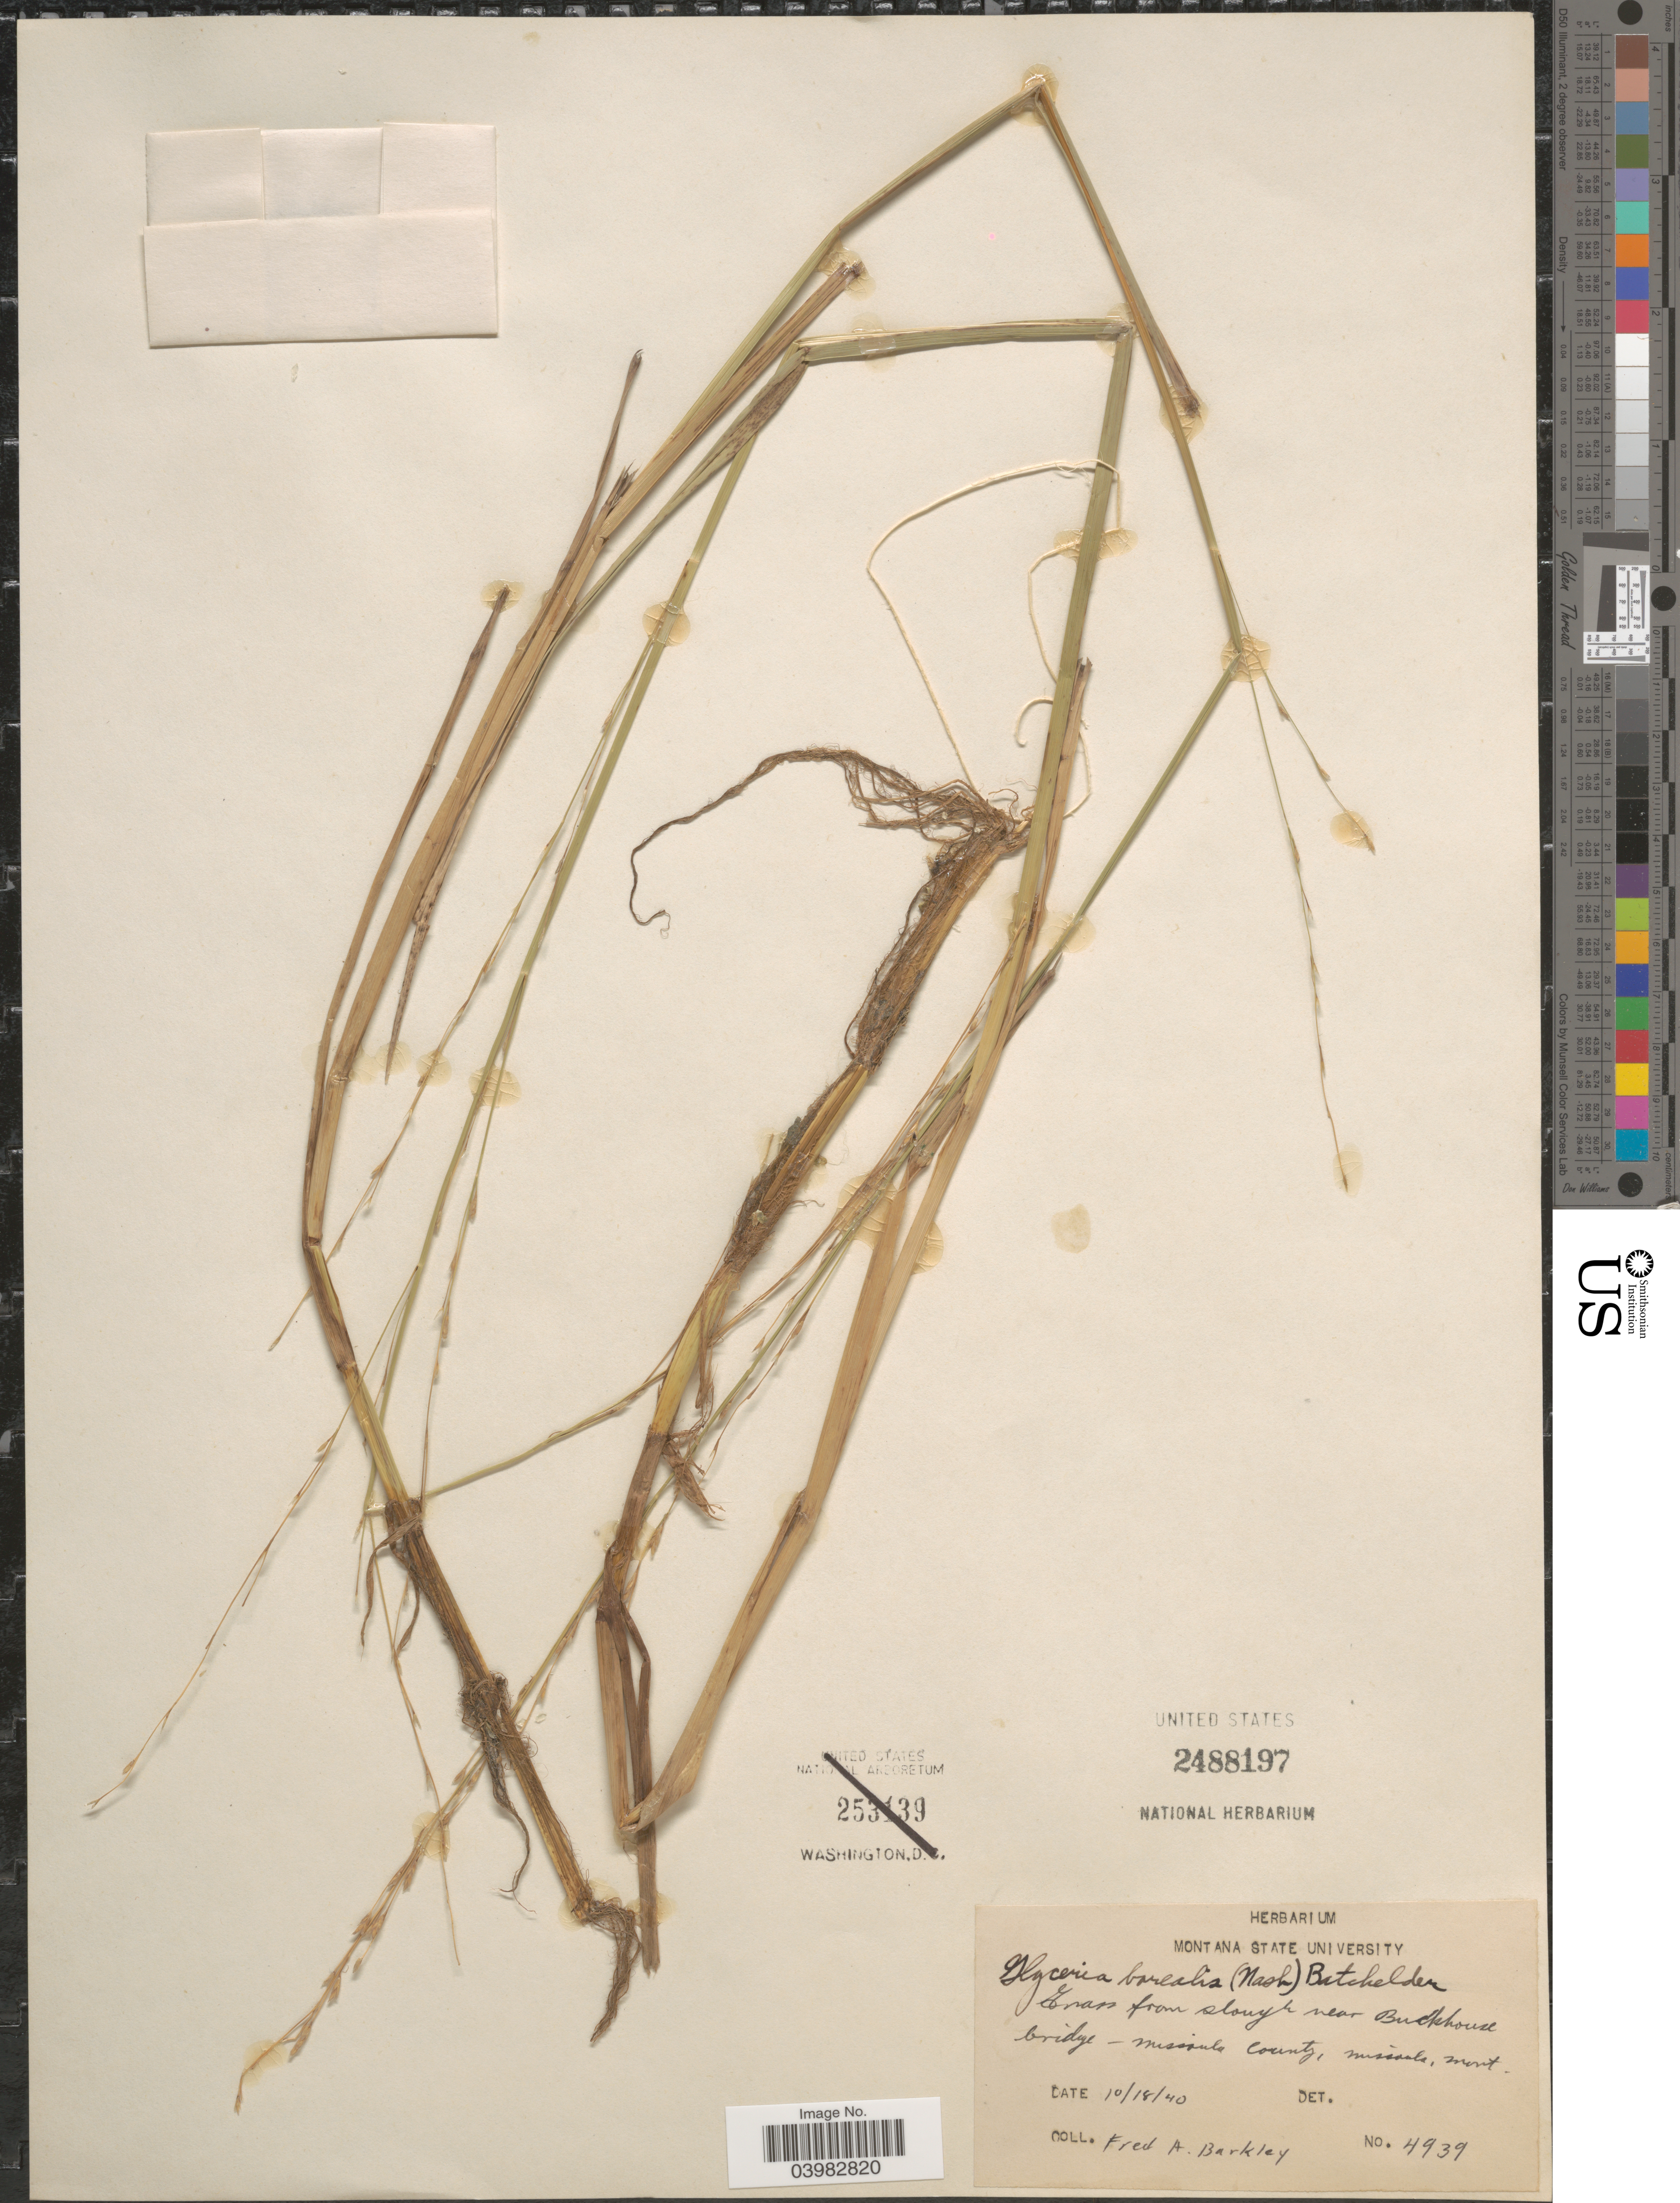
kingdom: Plantae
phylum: Tracheophyta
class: Liliopsida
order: Poales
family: Poaceae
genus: Glyceria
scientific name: Glyceria borealis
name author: (Nash) Batchelder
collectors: F. A. Barkley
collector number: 4939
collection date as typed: Transcribed d/m/y: 18/10/40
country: United States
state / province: Montana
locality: Near Buckhouse bridge - Missoula County, Missoula.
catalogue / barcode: US 2488197